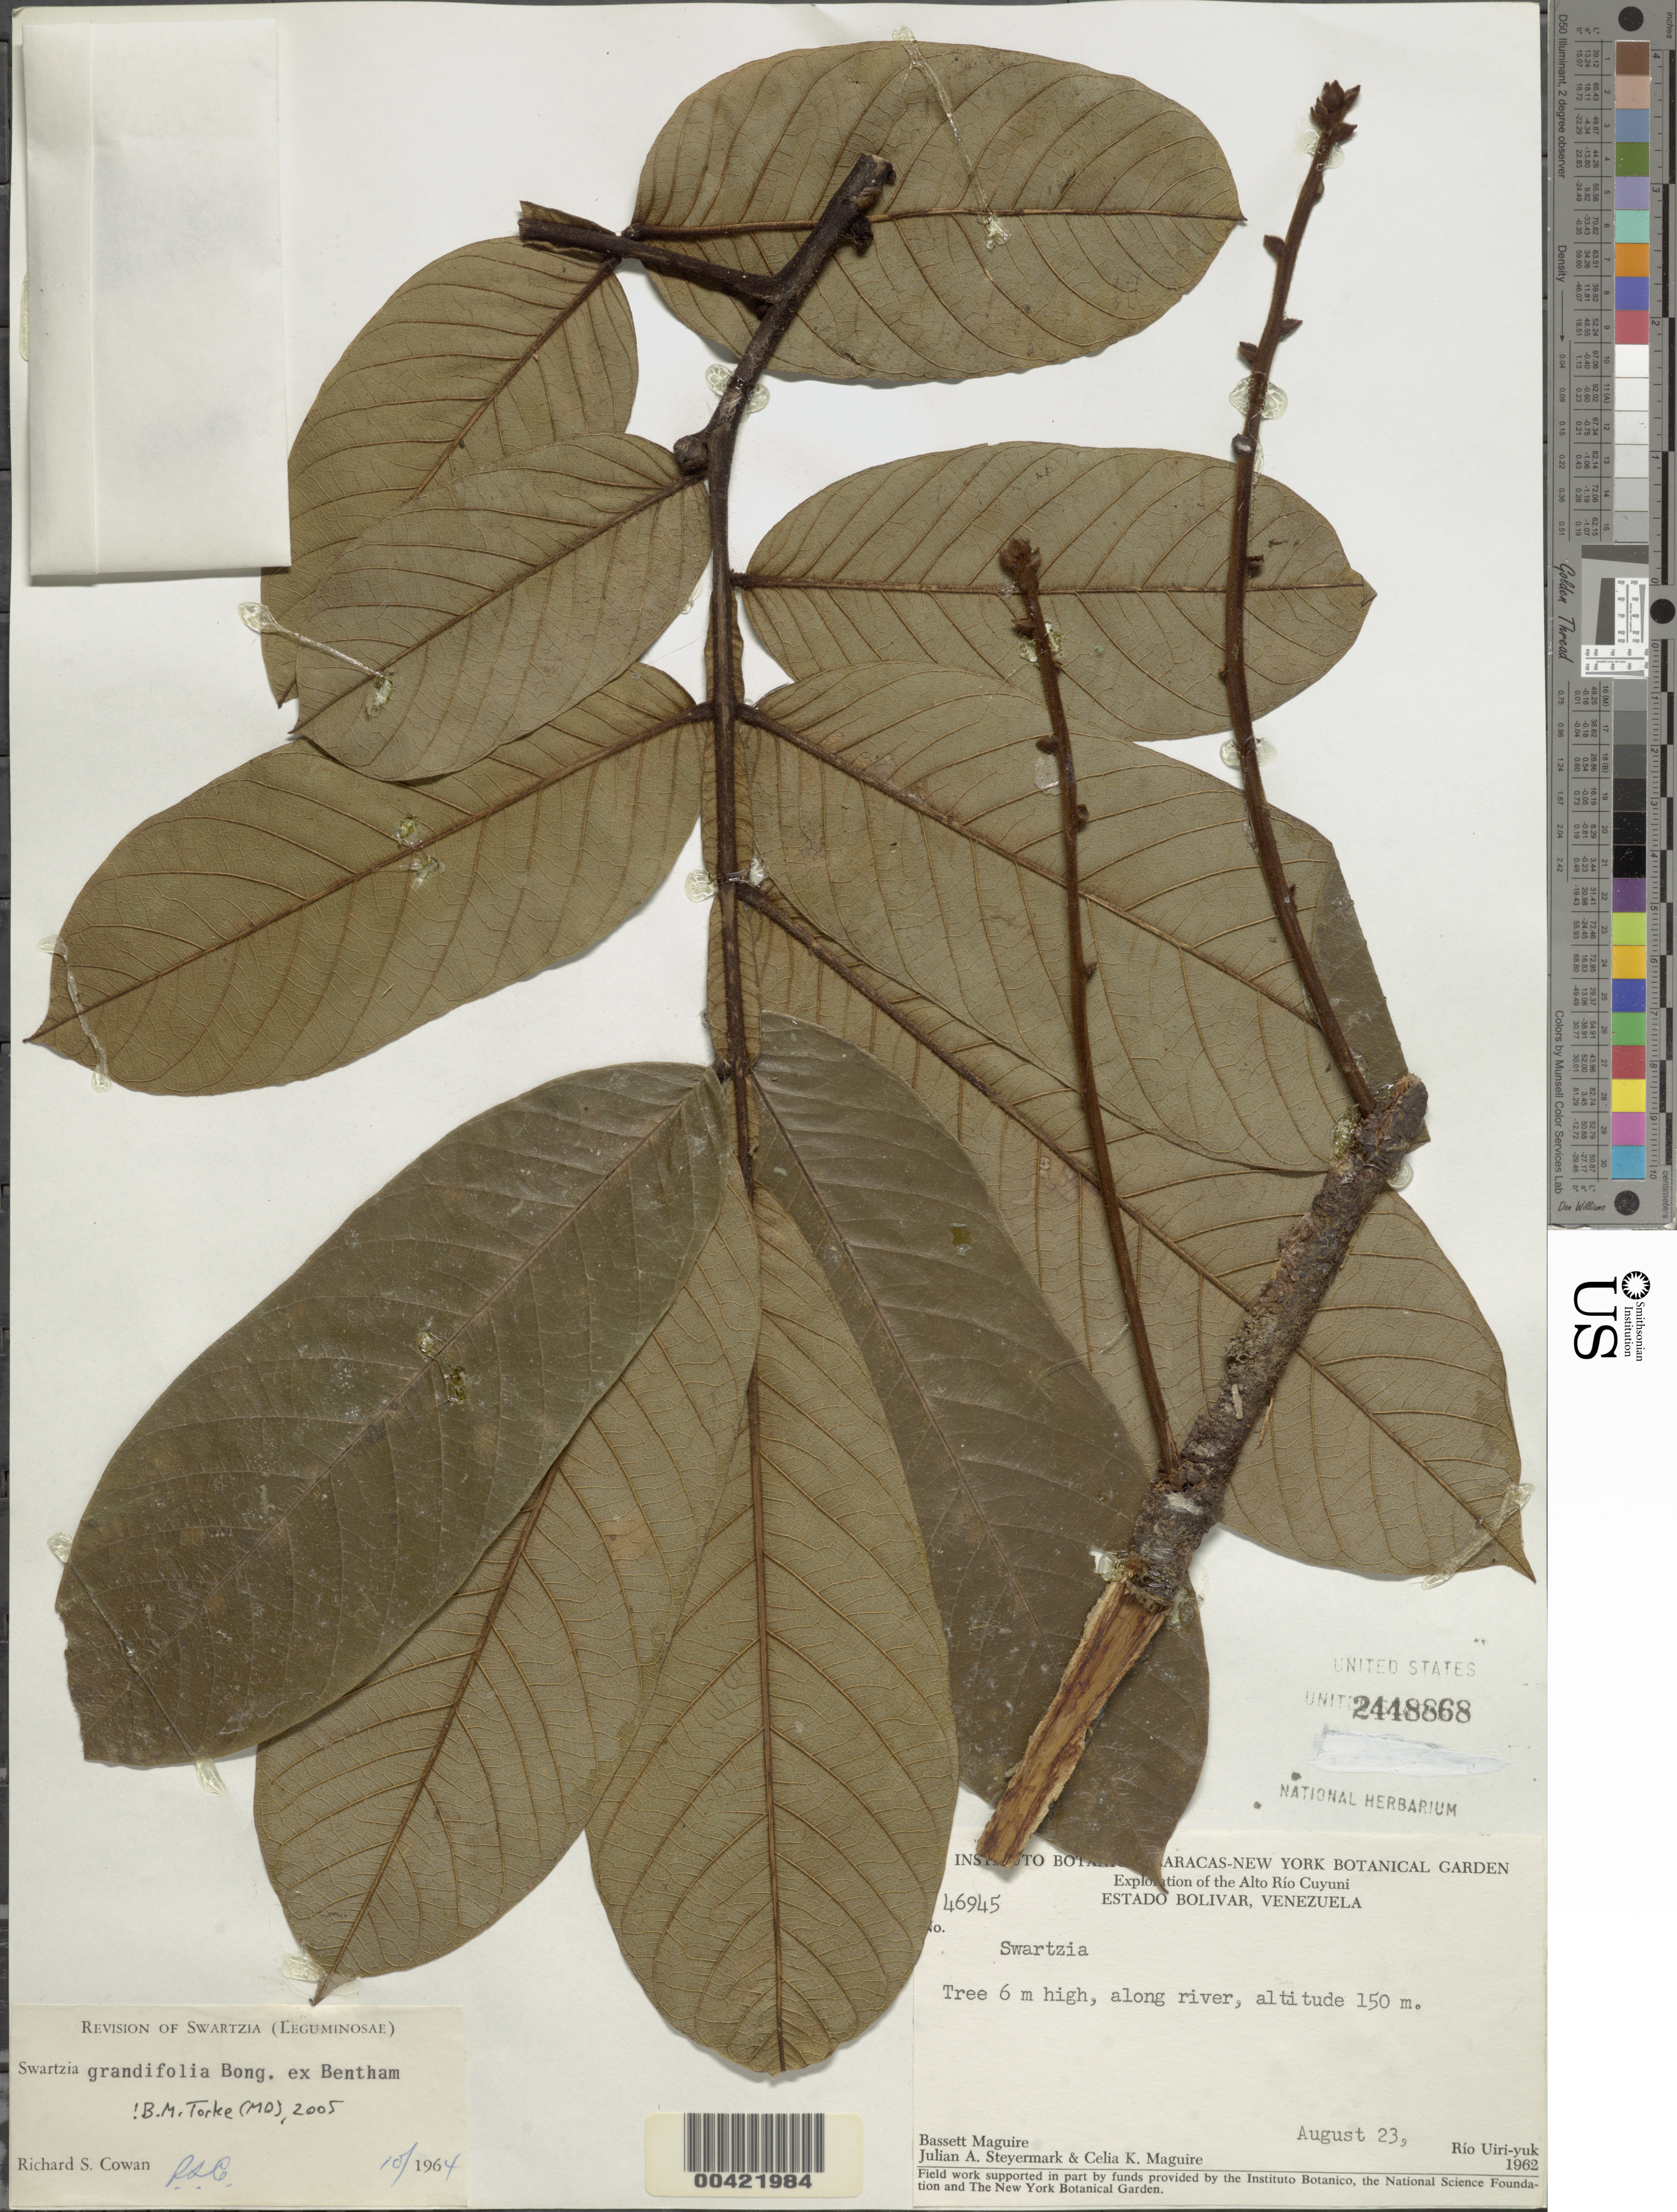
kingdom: Plantae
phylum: Tracheophyta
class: Magnoliopsida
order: Fabales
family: Fabaceae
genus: Swartzia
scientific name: Swartzia grandifolia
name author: Bong. ex Benth.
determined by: Cowan, R. S.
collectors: B. Maguire, J. Steyermark & C. K. Maguire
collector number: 46945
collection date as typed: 23 Aug 1962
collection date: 1962-08-23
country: Venezuela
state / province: Bolivar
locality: Rio uiri-yuk; alto rio cuyuni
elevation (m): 150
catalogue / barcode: US 2448868